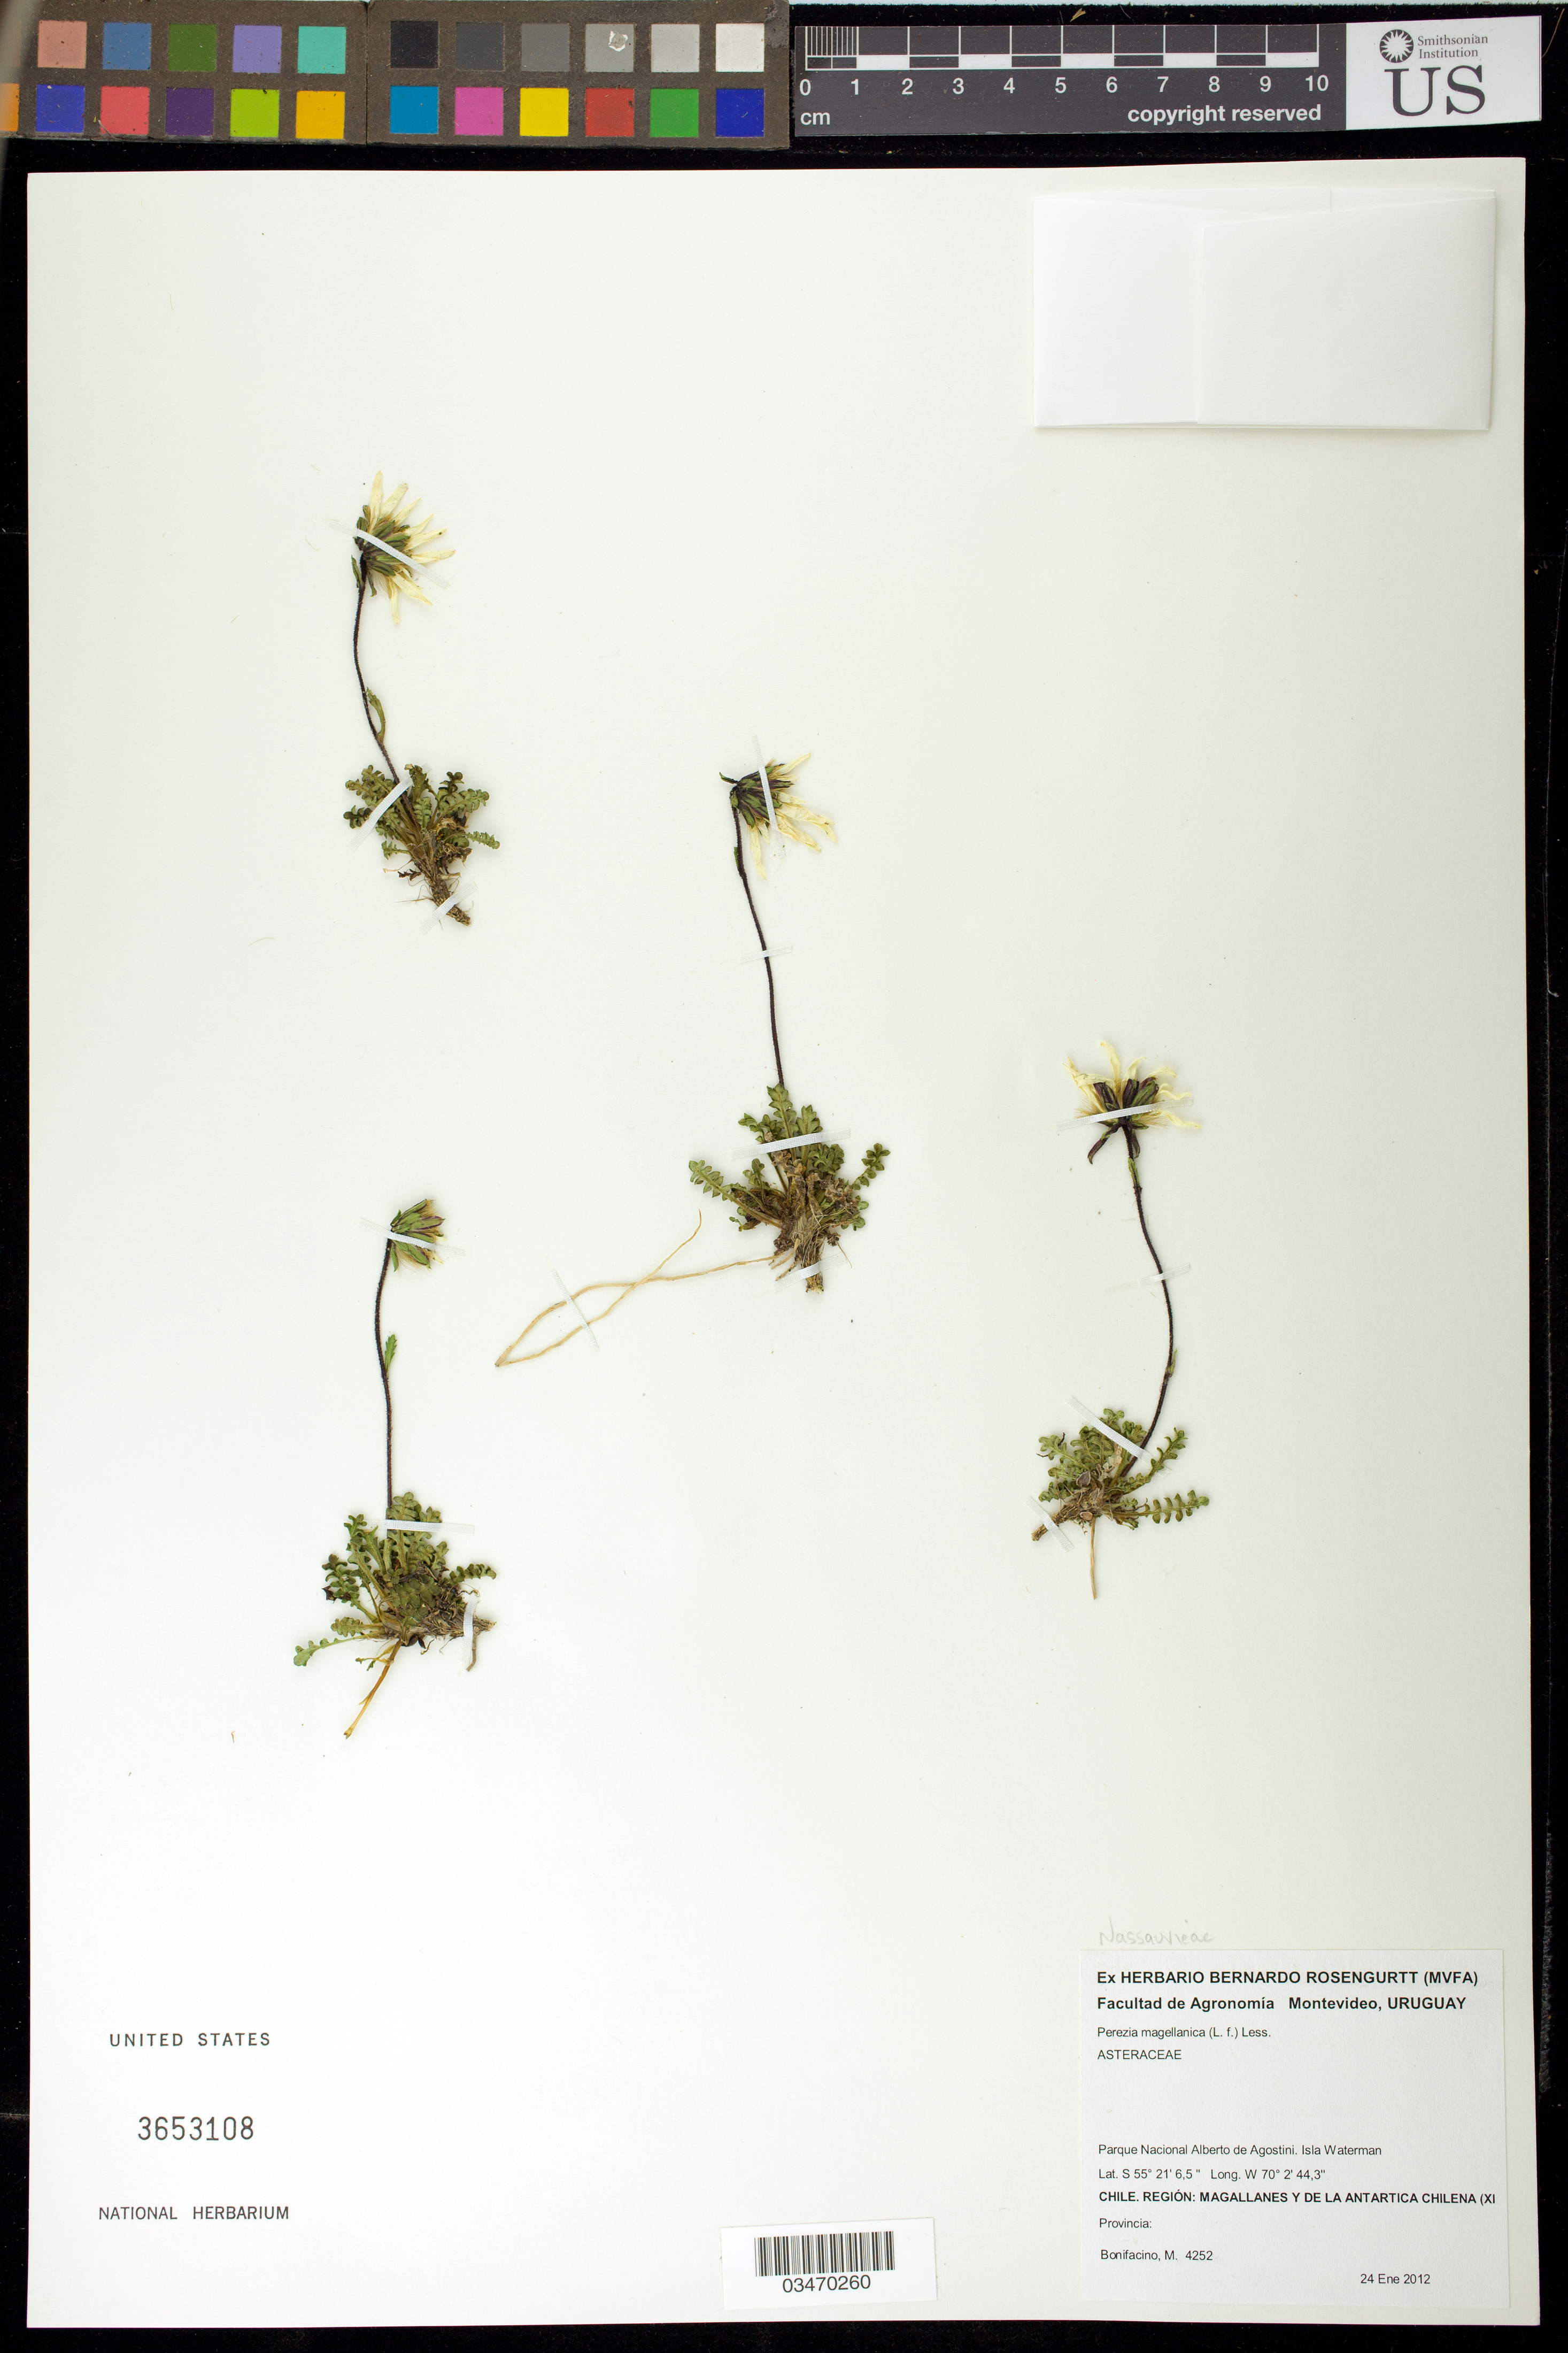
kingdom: Plantae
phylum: Tracheophyta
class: Magnoliopsida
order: Asterales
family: Asteraceae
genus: Perezia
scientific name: Perezia magellanica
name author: (L. f.) Less.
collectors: M. Bonifacino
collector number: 4252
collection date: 2012-01-24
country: Chile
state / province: Magallanes y de la Antártica Chilena (XII)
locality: Parque Nacional Alberto de Agostini. Isla Waterman.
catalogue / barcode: US 3653108